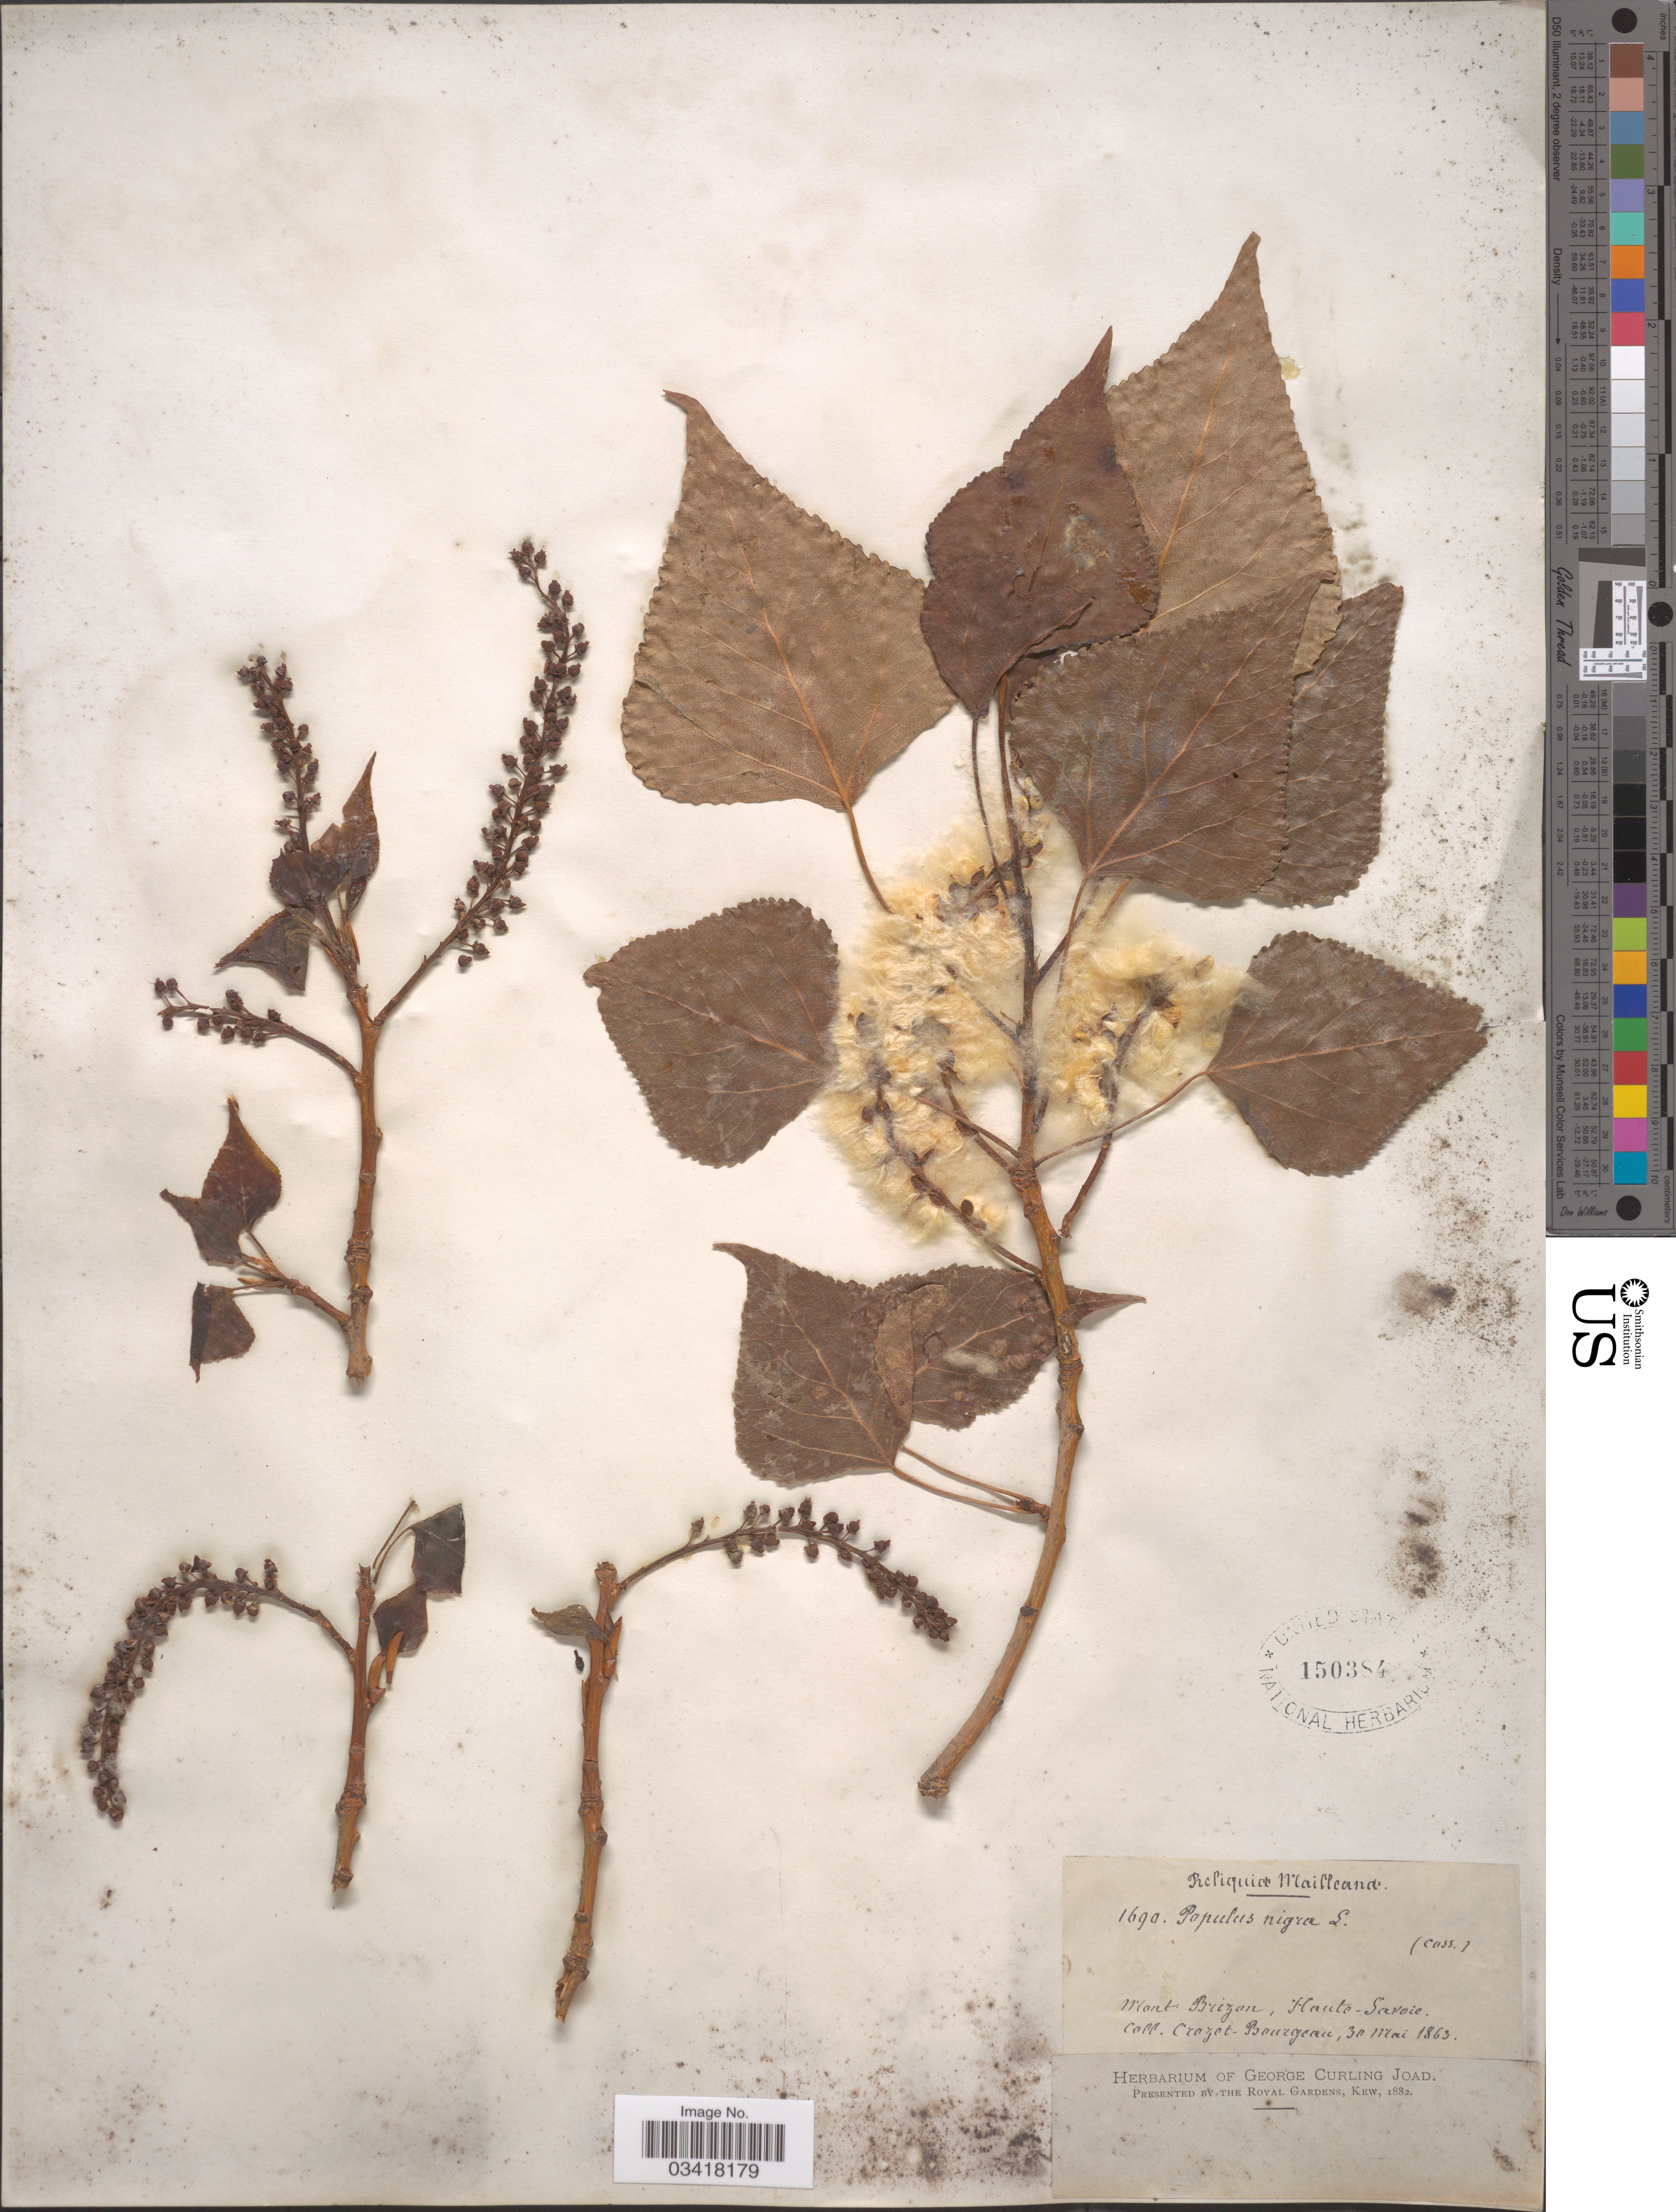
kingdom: Plantae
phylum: Tracheophyta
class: Magnoliopsida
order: Malpighiales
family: Salicaceae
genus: Populus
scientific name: Populus nigra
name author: L.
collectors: Crozet & -. Bourgeau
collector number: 196a*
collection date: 1863-05-30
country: France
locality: Mont Brizon, Haute-Savoie.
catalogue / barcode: US 150384